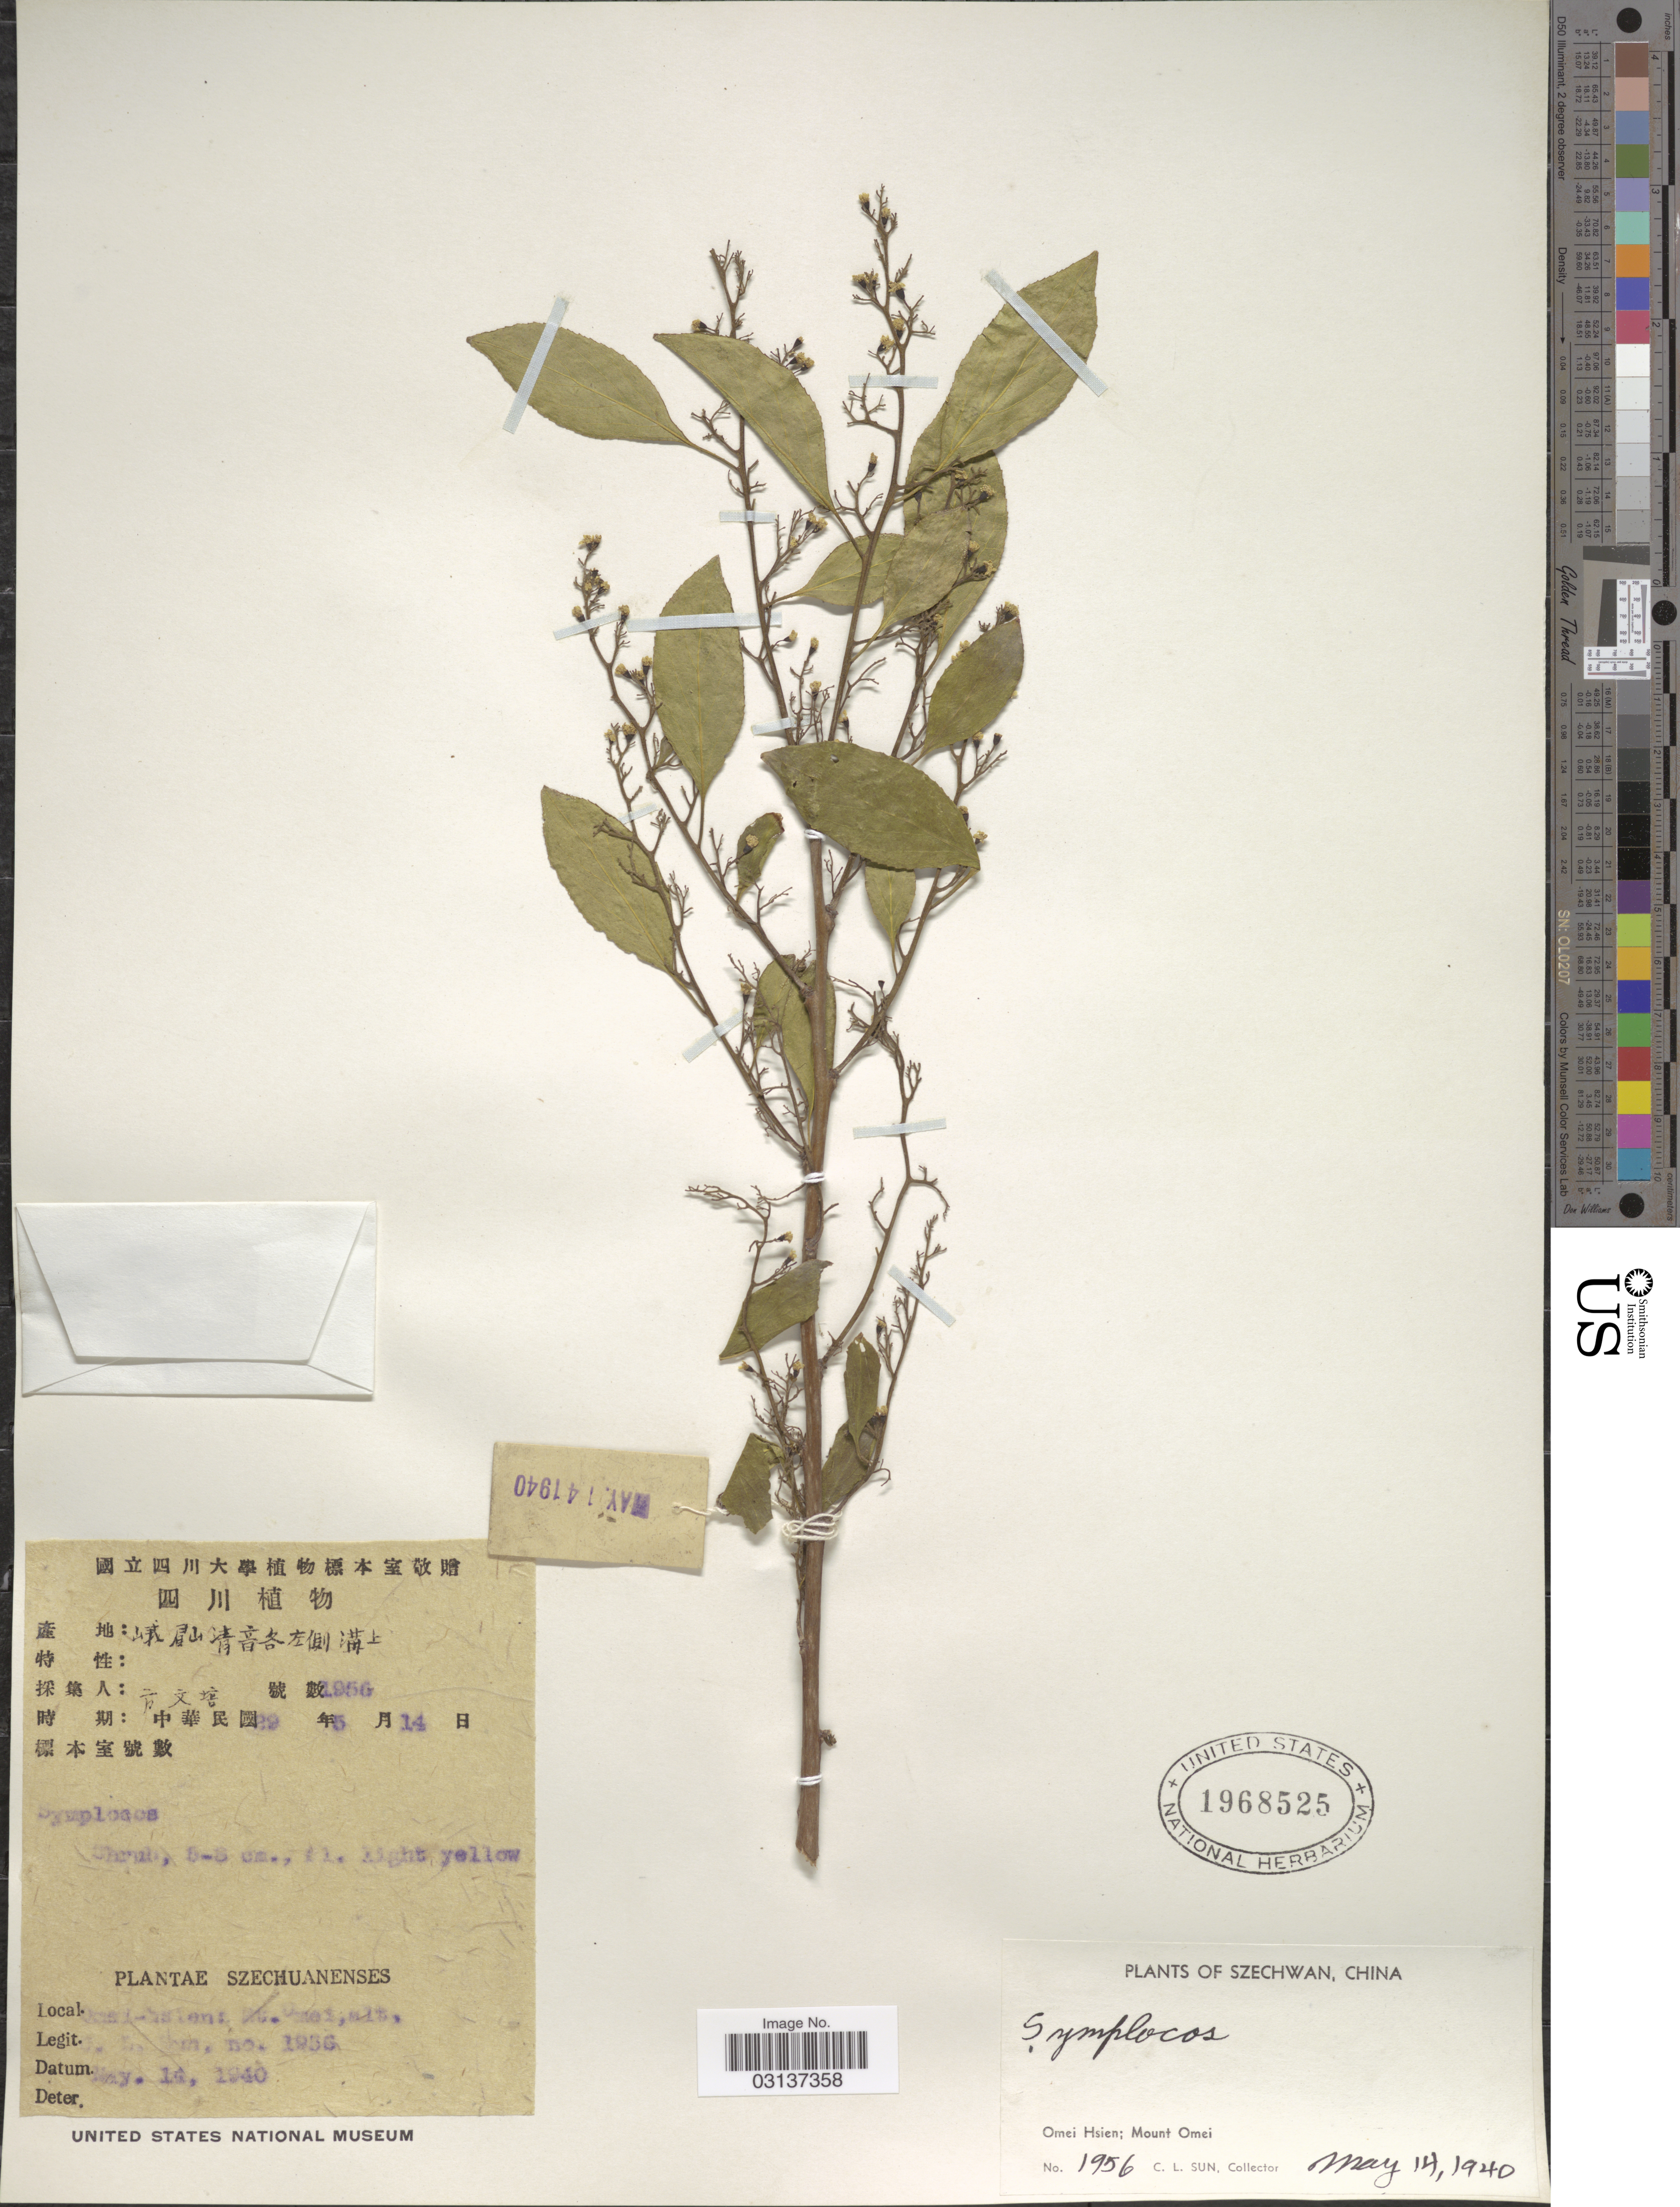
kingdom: Plantae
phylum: Tracheophyta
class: Magnoliopsida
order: Ericales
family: Symplocaceae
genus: Symplocos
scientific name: Symplocos sp.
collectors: C. Sun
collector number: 1956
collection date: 1940-05-14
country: China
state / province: Sichuan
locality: Szechwan. Omei Hsien; Mount Omei.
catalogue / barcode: US 1968525